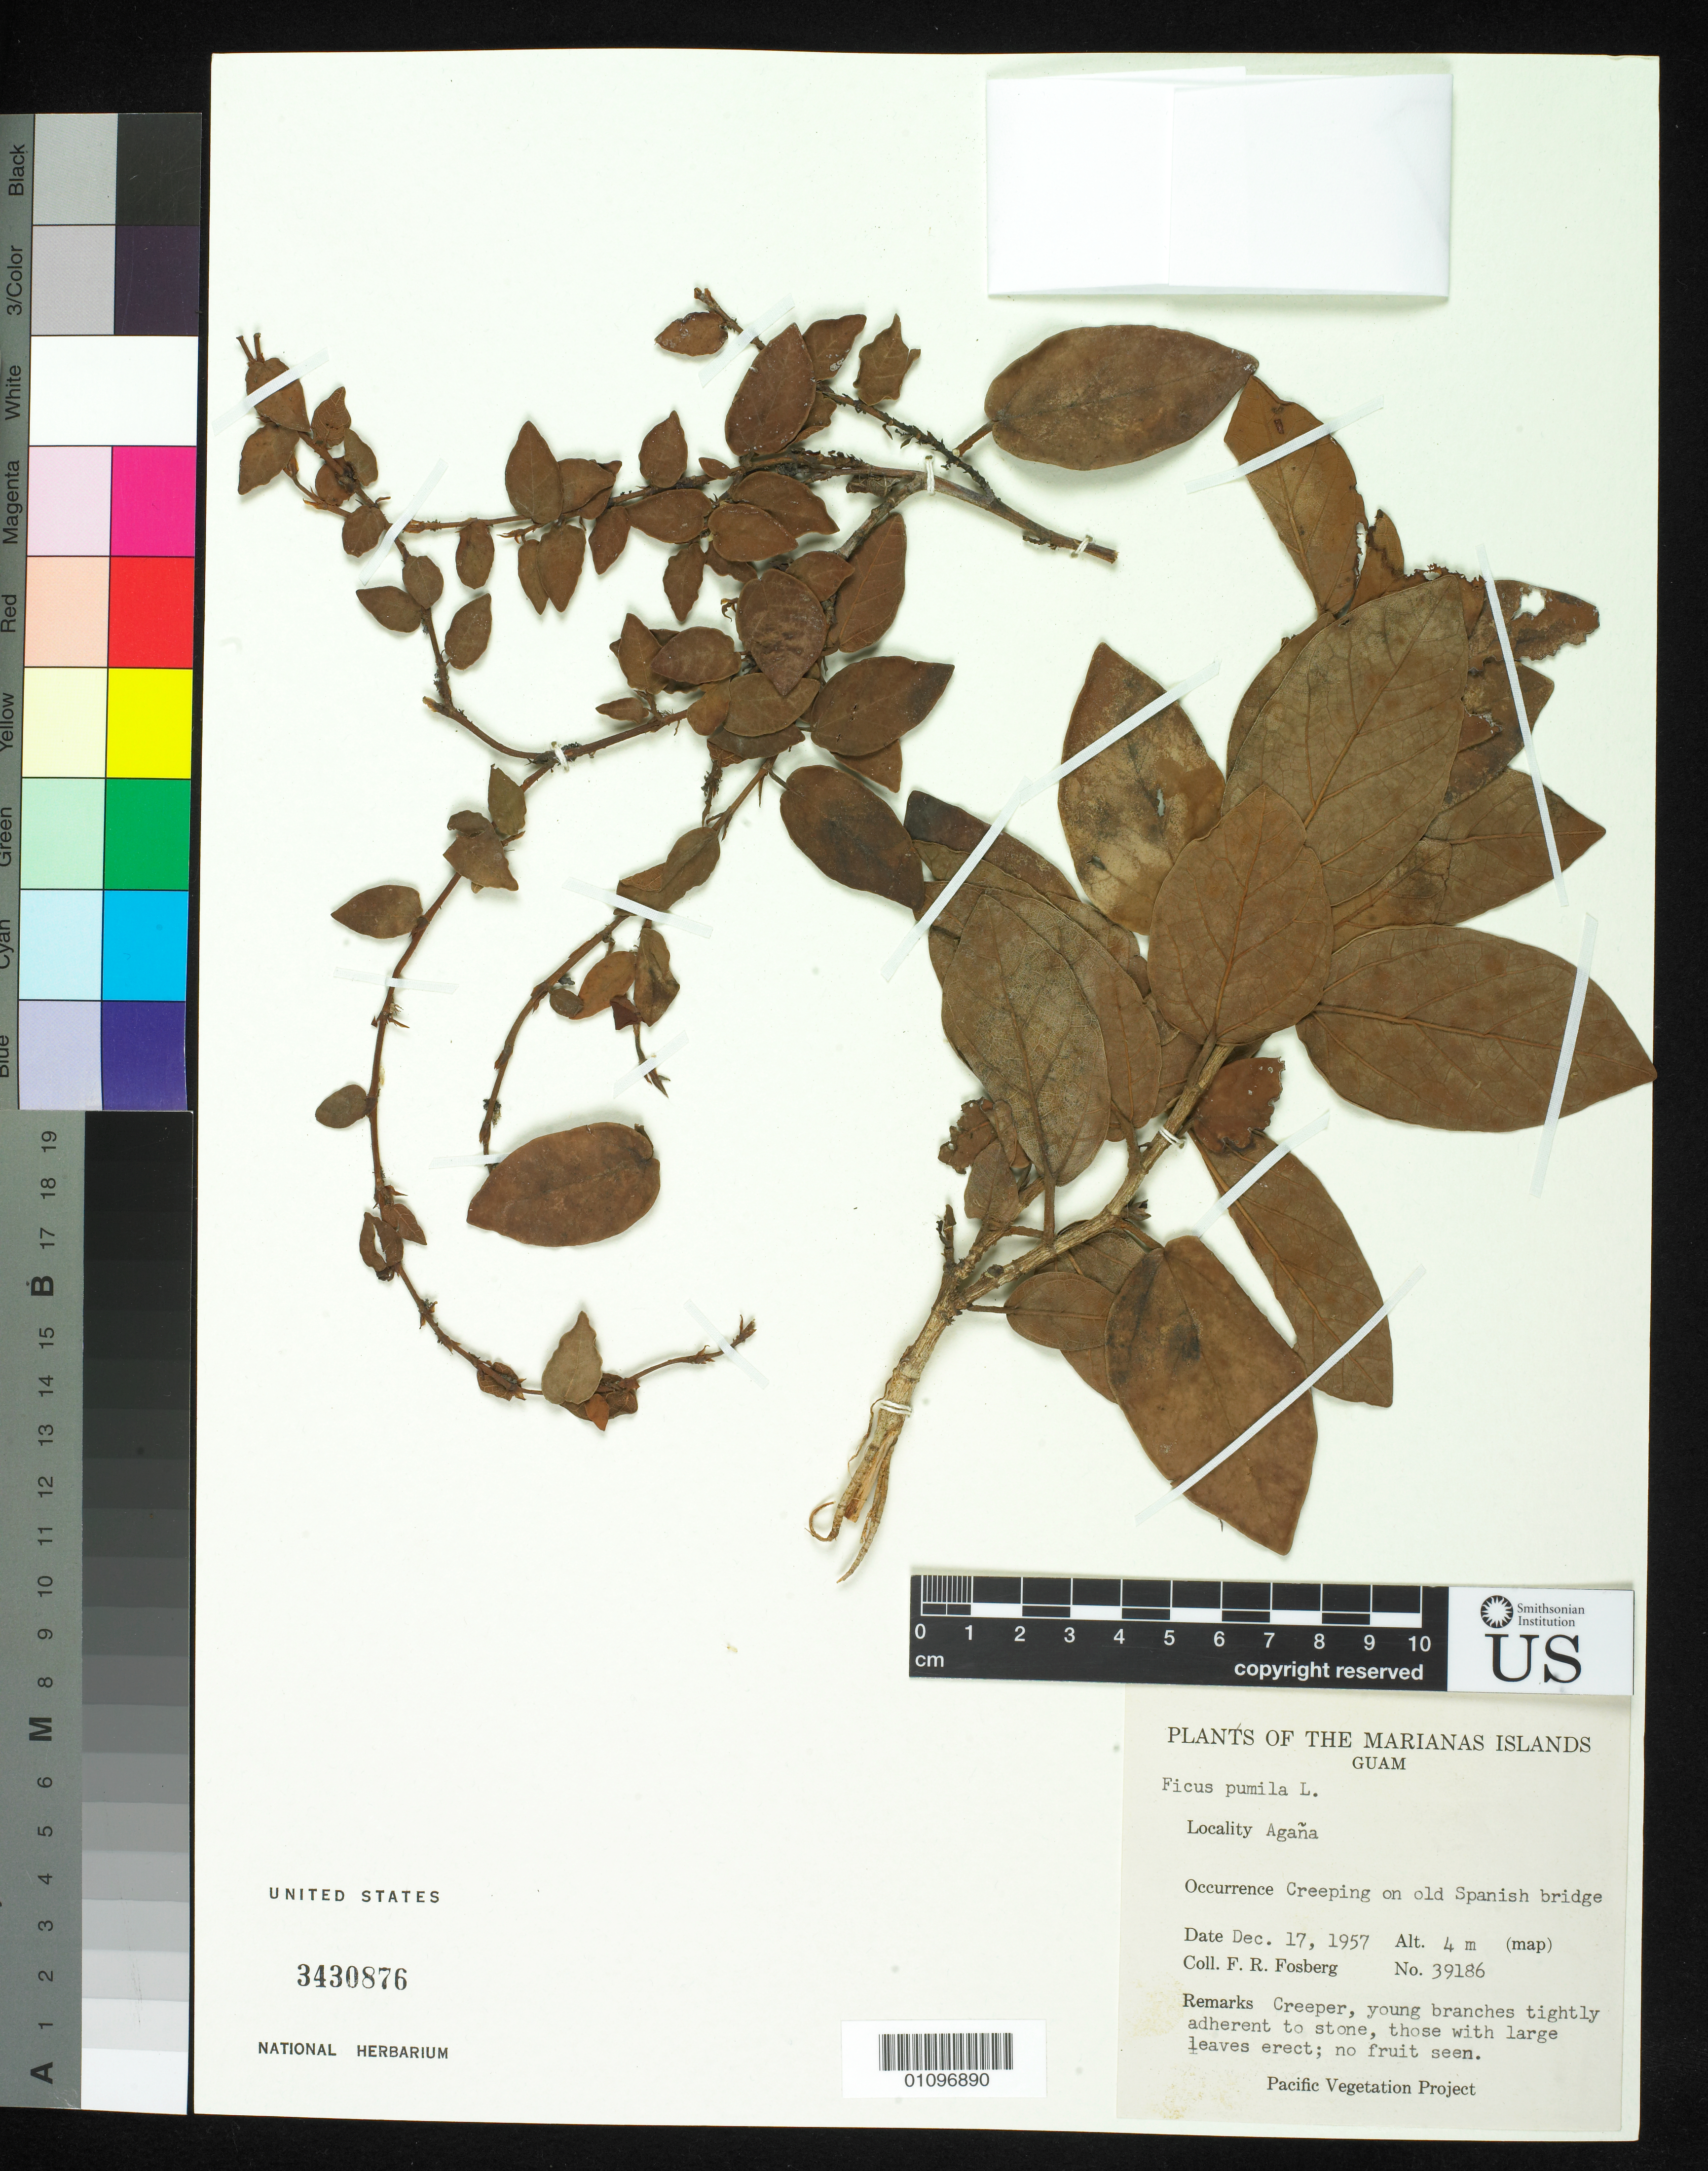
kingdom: Plantae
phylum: Tracheophyta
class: Magnoliopsida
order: Rosales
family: Moraceae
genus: Ficus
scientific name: Ficus pumila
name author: L.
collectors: F. R. Fosberg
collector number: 39186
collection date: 1957-12-17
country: Guam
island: Guam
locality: Agana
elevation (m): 4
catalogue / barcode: US 3430876